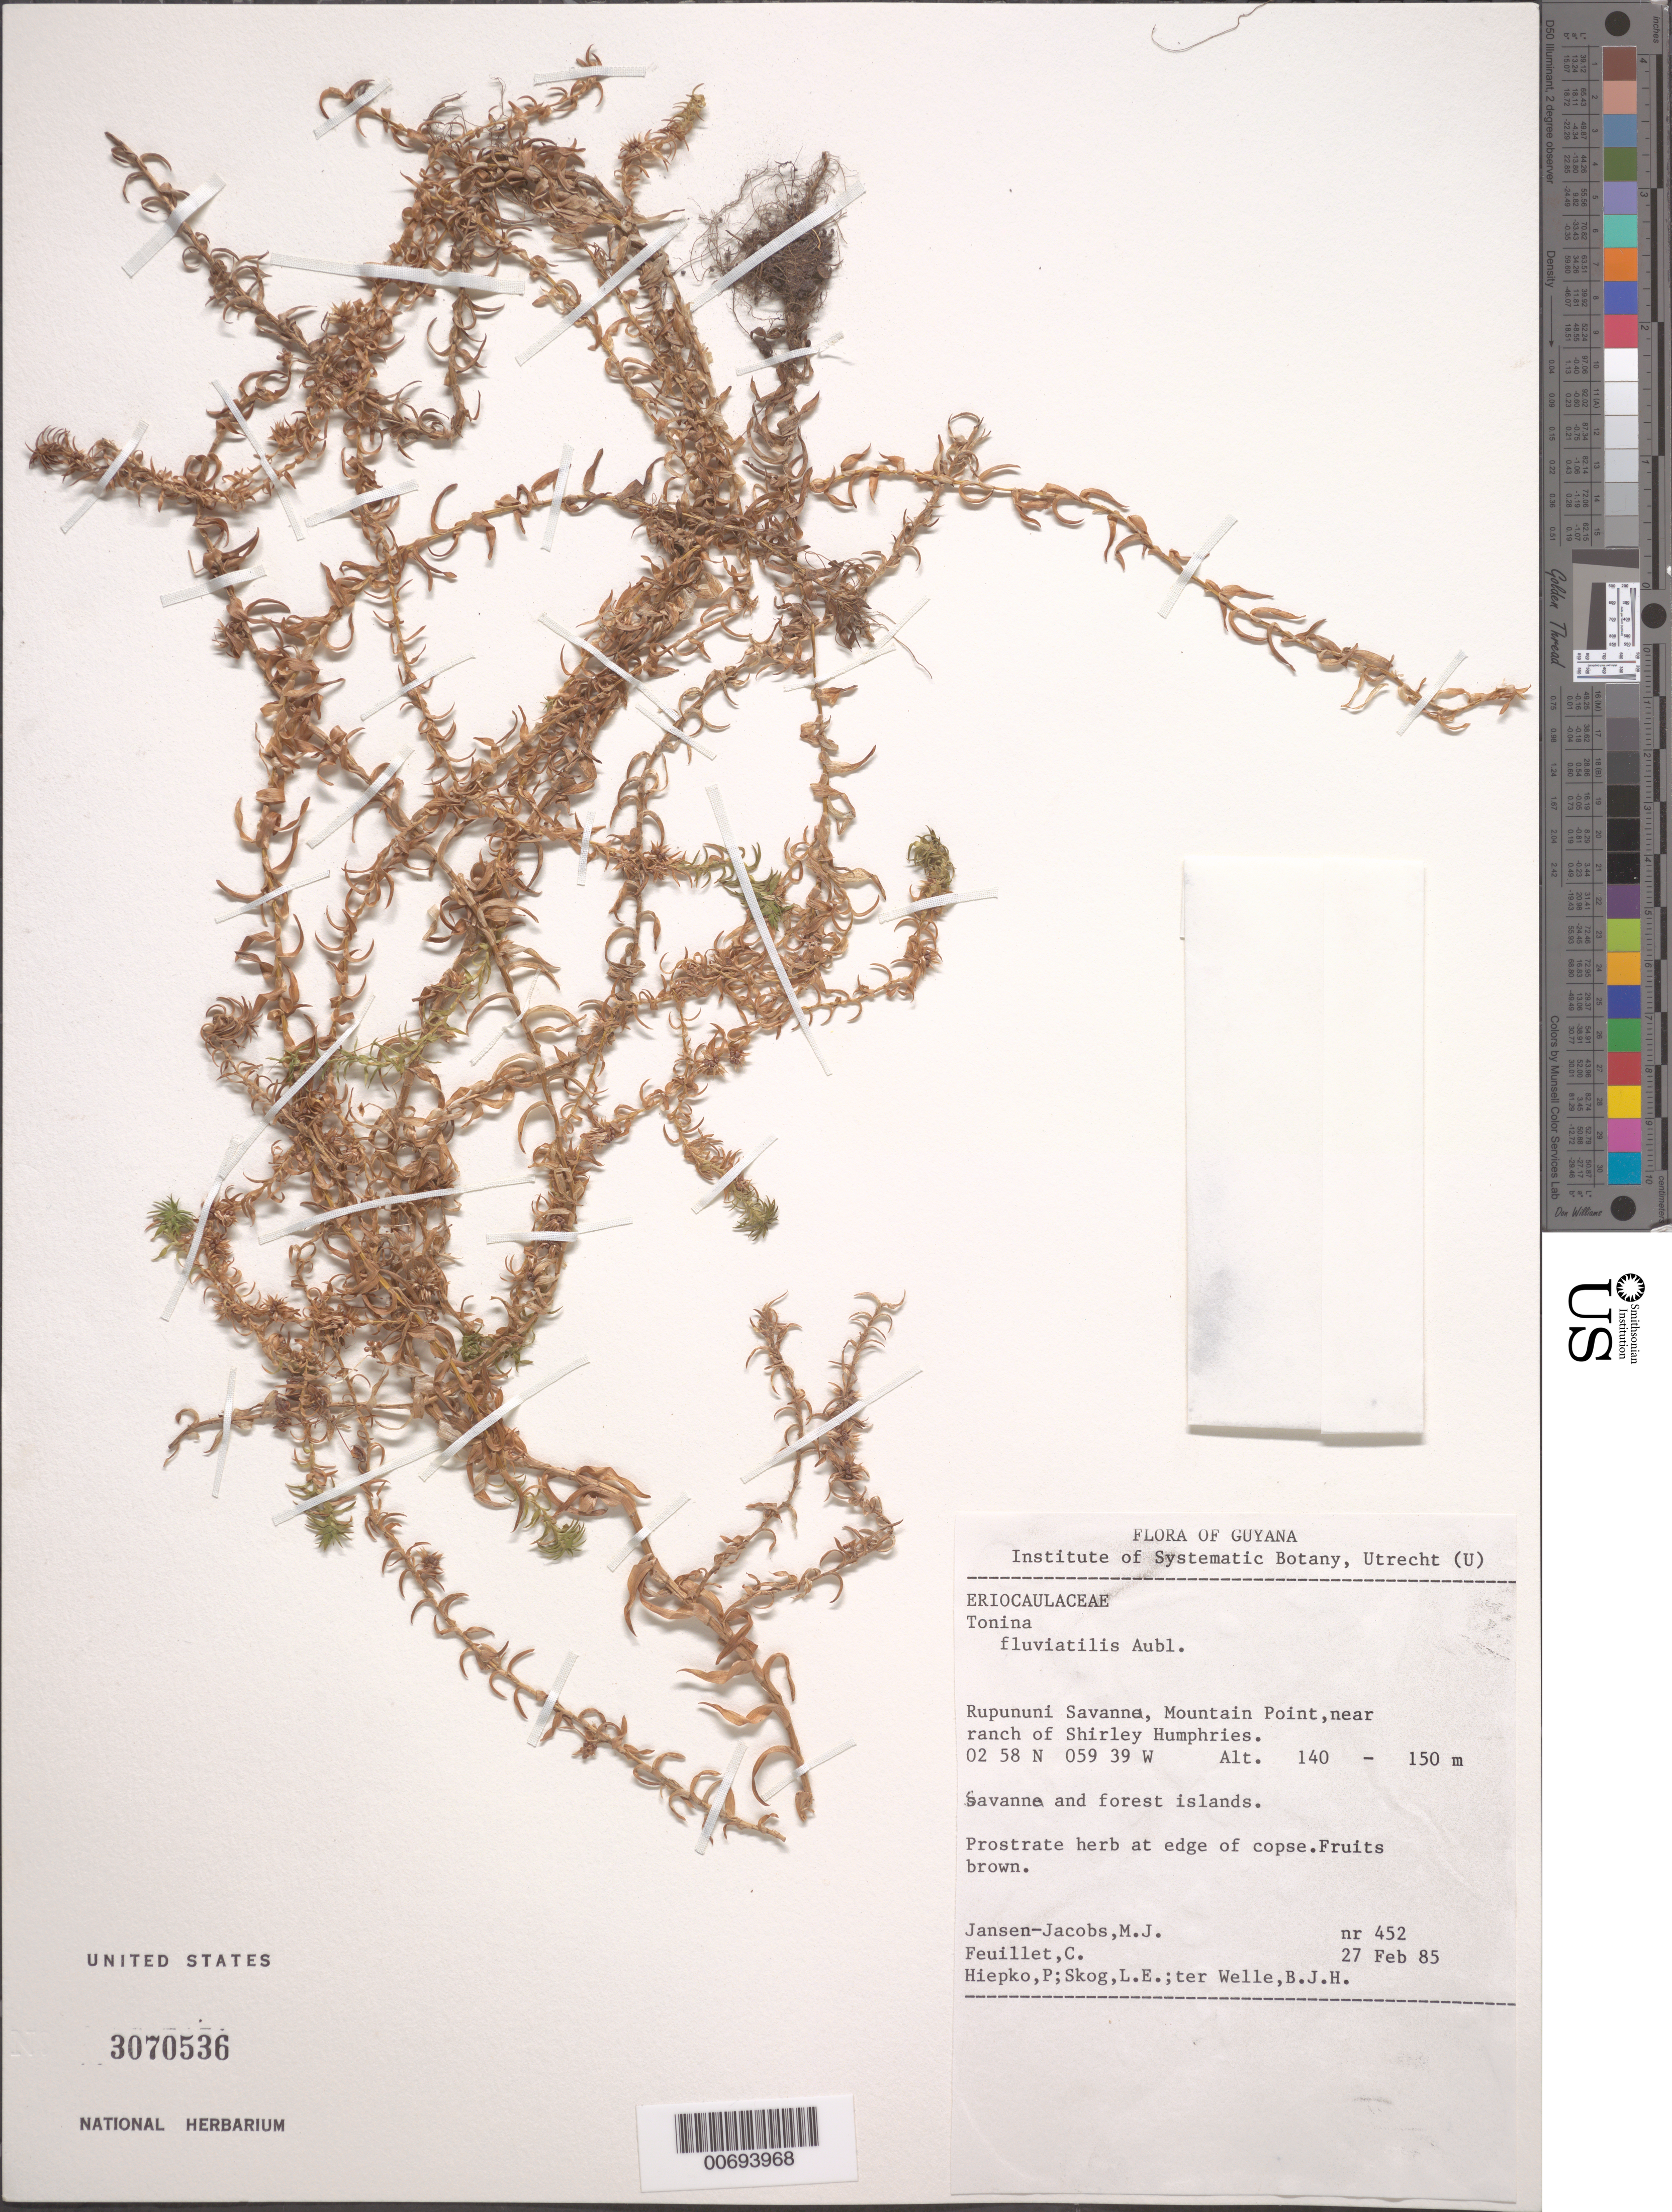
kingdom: Plantae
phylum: Tracheophyta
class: Liliopsida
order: Poales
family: Eriocaulaceae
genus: Tonina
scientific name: Tonina fluviatilis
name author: Aubl.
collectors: M. J. Jansen-Jacobs, C. Feuillet, P. H. Hiepko, L. E. Skog & B. Welle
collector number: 452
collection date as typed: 27-Feb-85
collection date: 1985-02-27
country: Guyana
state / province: U. Takutu-U. Essequibo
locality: Rupununi Savanna, Mountain Point, near ranch of Shirley Humphries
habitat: Savanna and forest islands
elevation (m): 140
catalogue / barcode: US 3070536